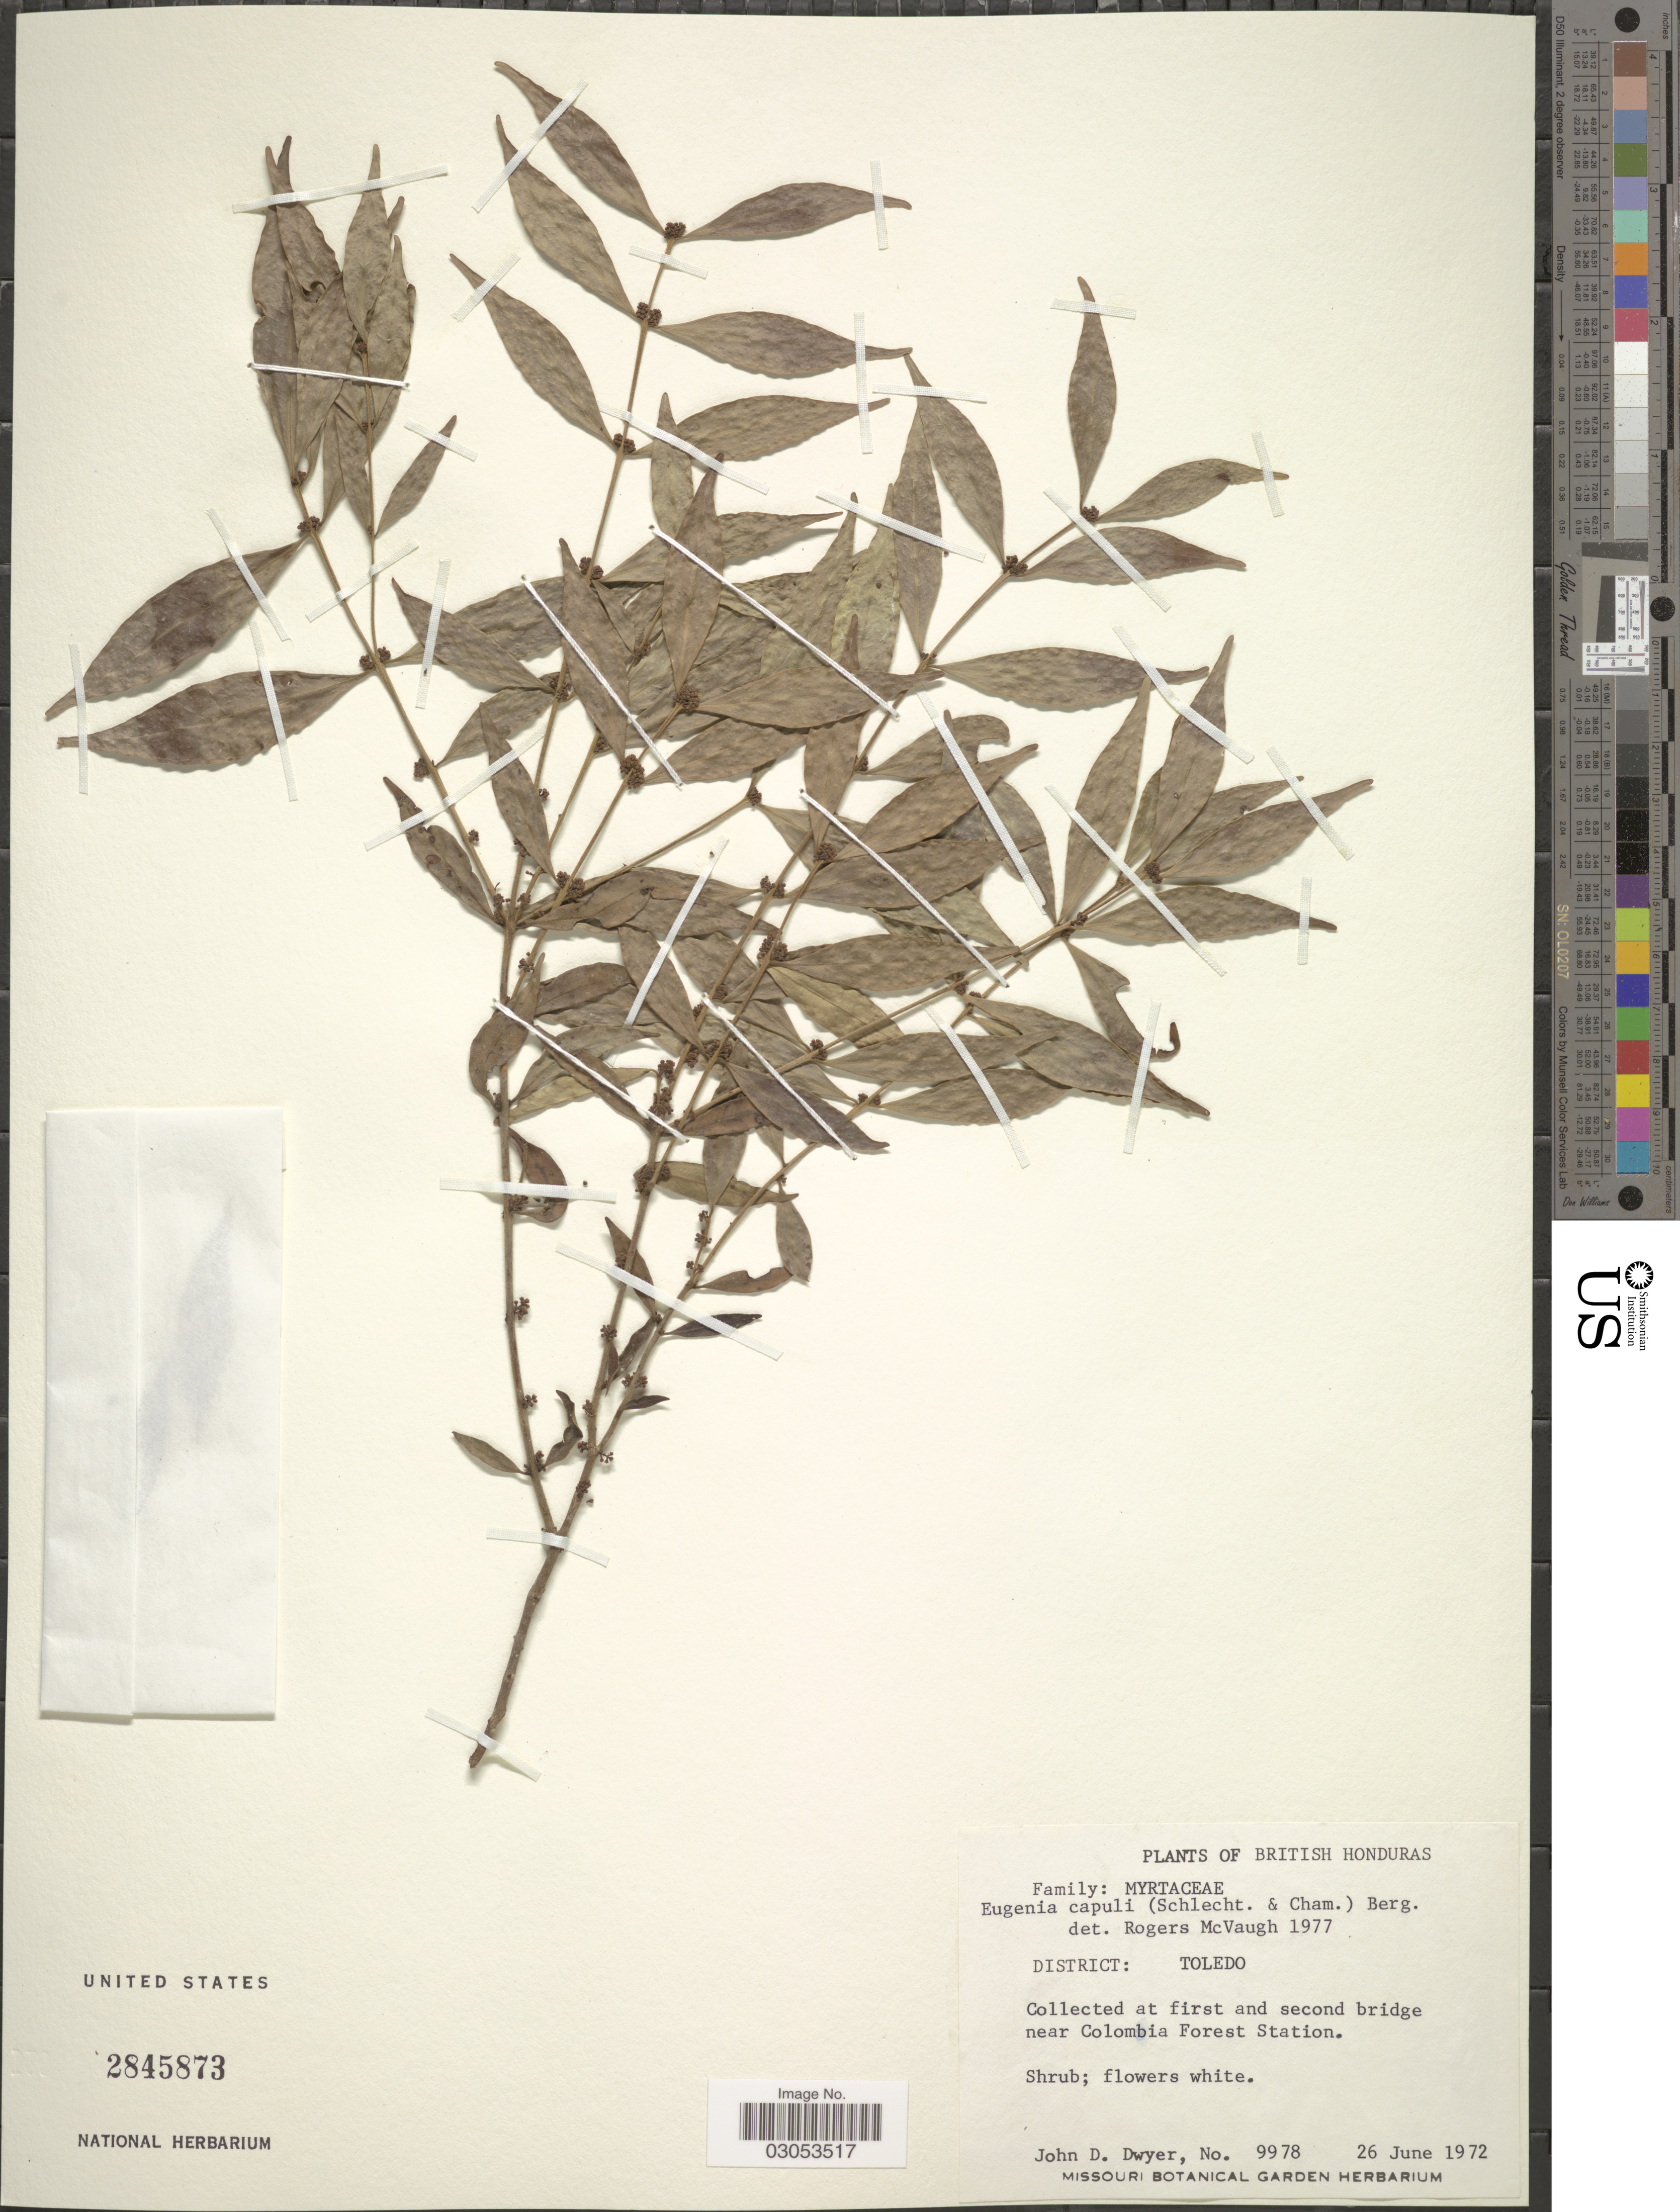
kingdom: Plantae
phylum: Tracheophyta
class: Magnoliopsida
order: Myrtales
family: Myrtaceae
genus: Eugenia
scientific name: Eugenia capuli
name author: (Schltdl. & Cham.) Hook. & Arn.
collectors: J. D. Dwyer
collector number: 9978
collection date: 1972-06-26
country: Belize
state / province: Toledo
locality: British Honduras. District: Toledo. Collected at first and second bridge near Colombia Forest Station.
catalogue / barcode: US 2845873